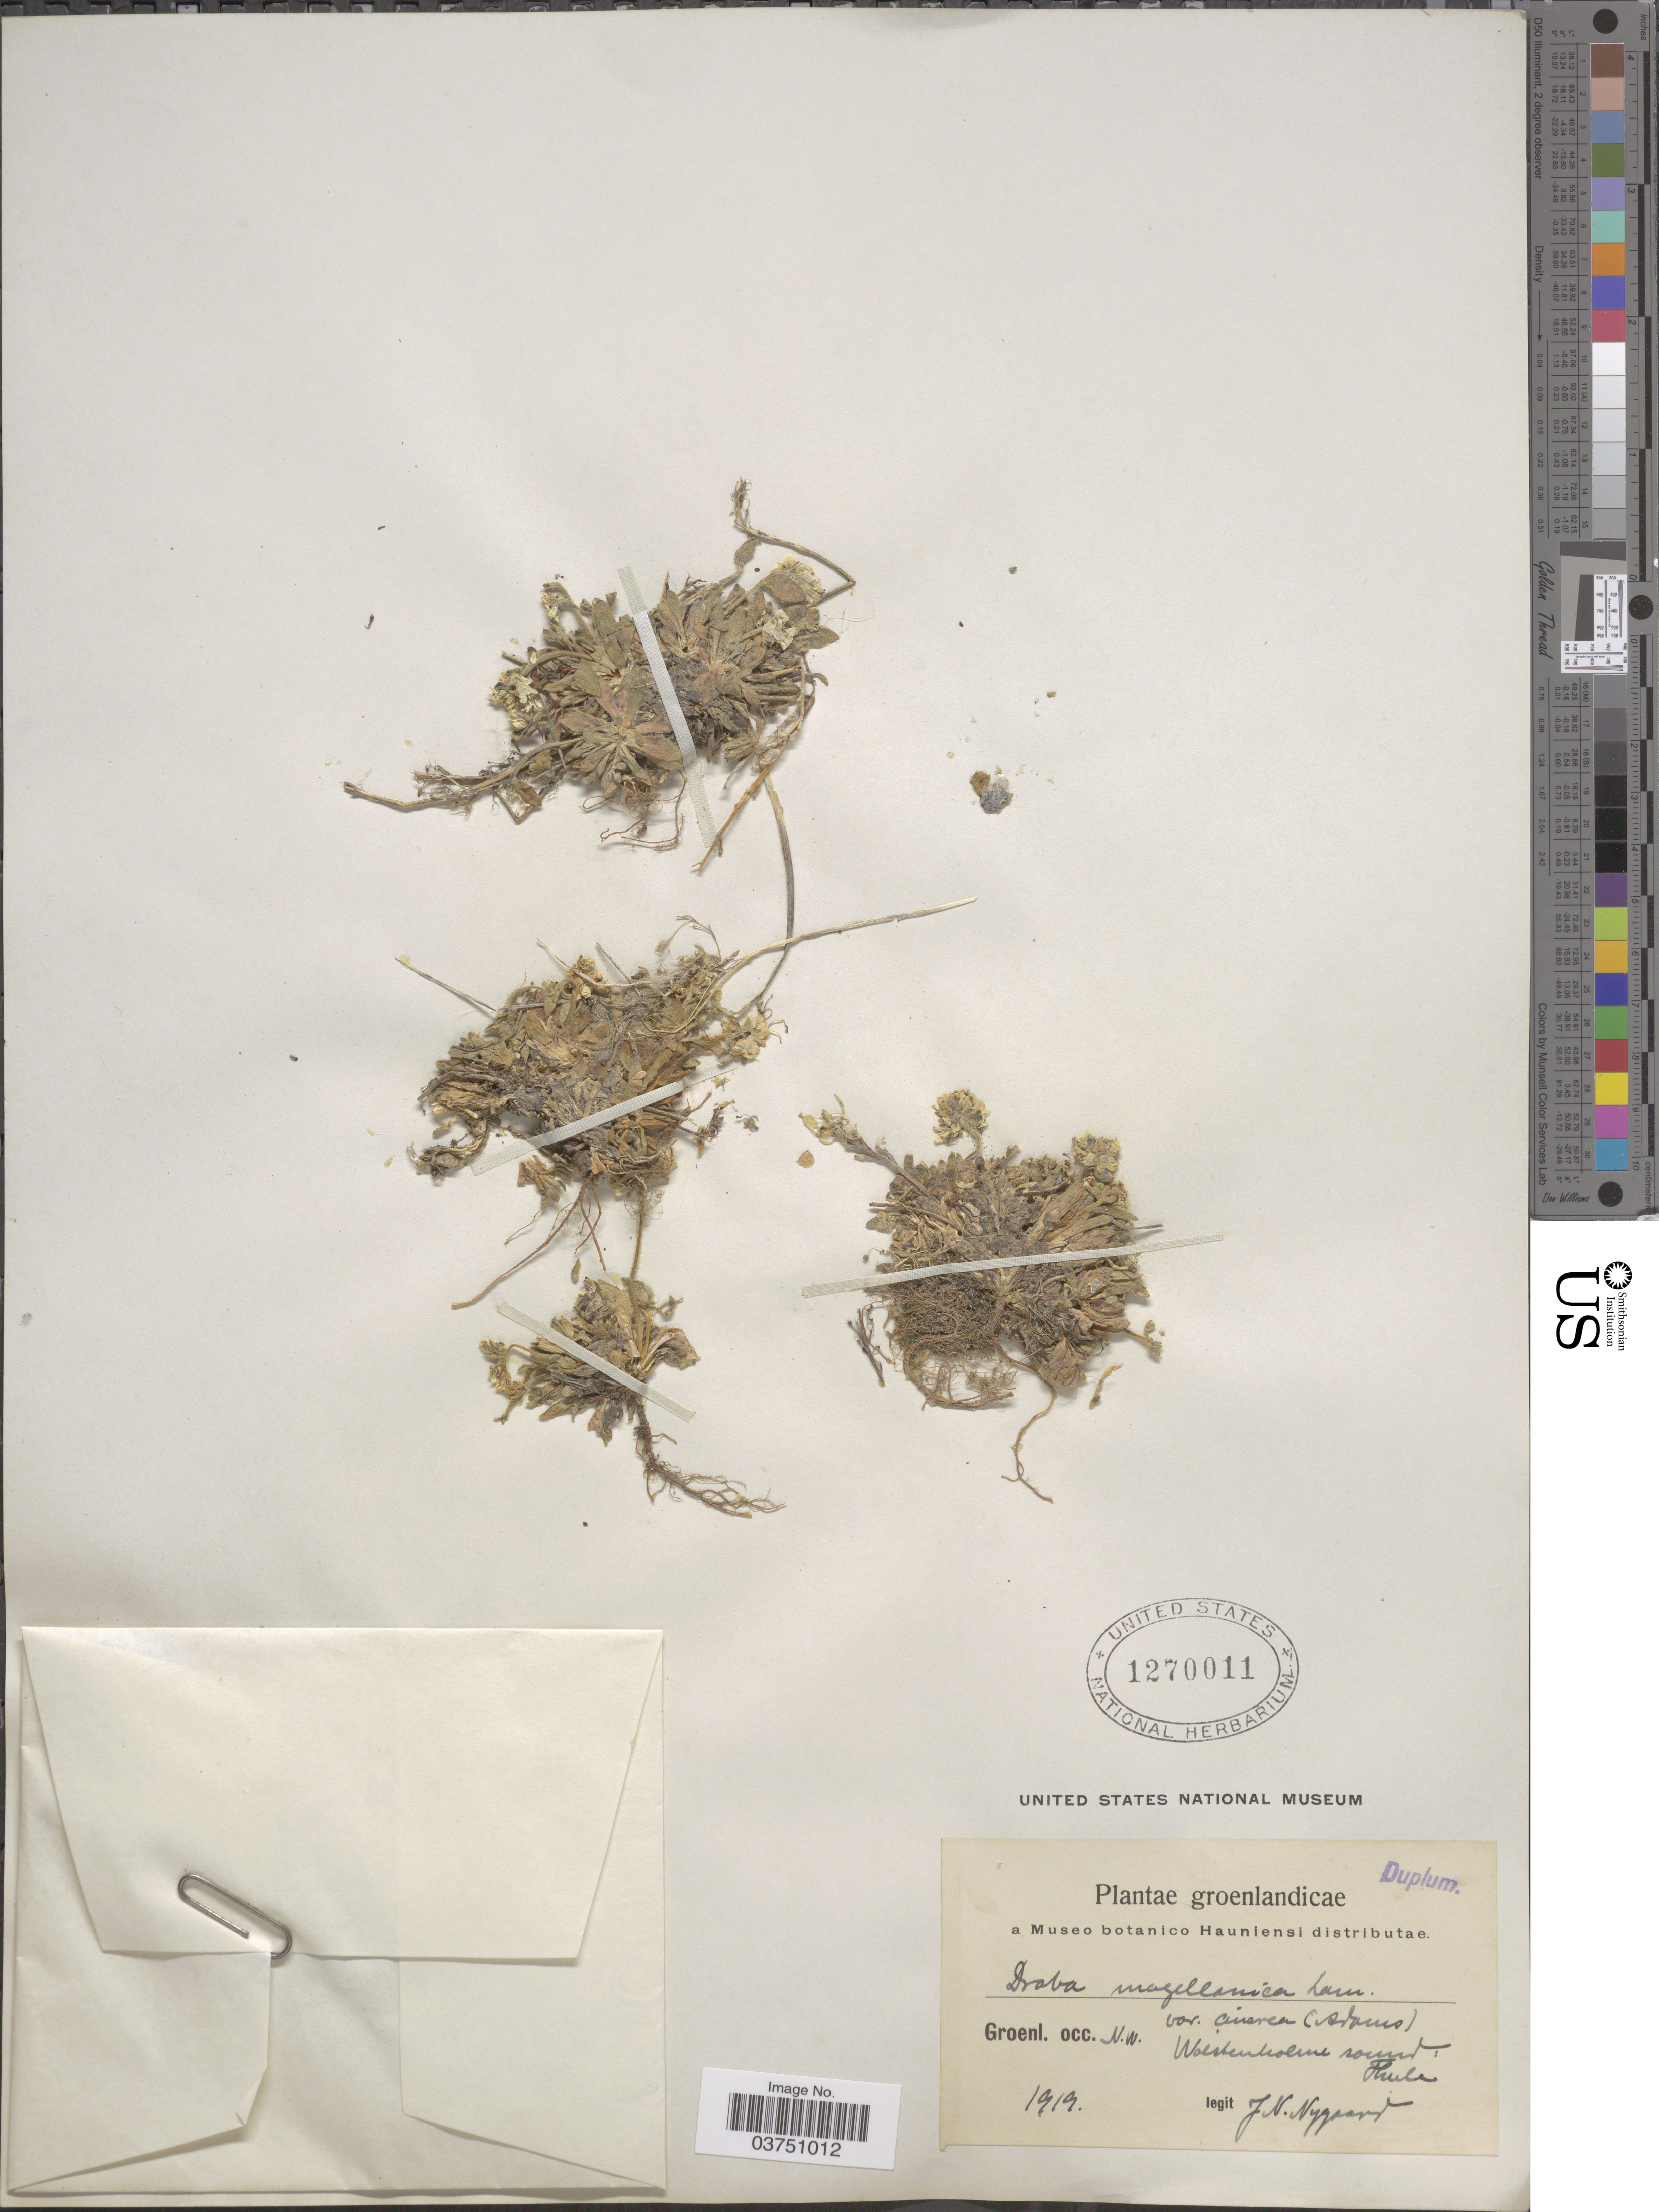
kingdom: Plantae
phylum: Tracheophyta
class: Magnoliopsida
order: Brassicales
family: Brassicaceae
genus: Draba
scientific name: Draba cinerea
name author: Adams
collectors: J. Nygaard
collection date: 1919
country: Greenland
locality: Groenlandicæ. Groenl. occ. N.W.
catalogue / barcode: US 1270011